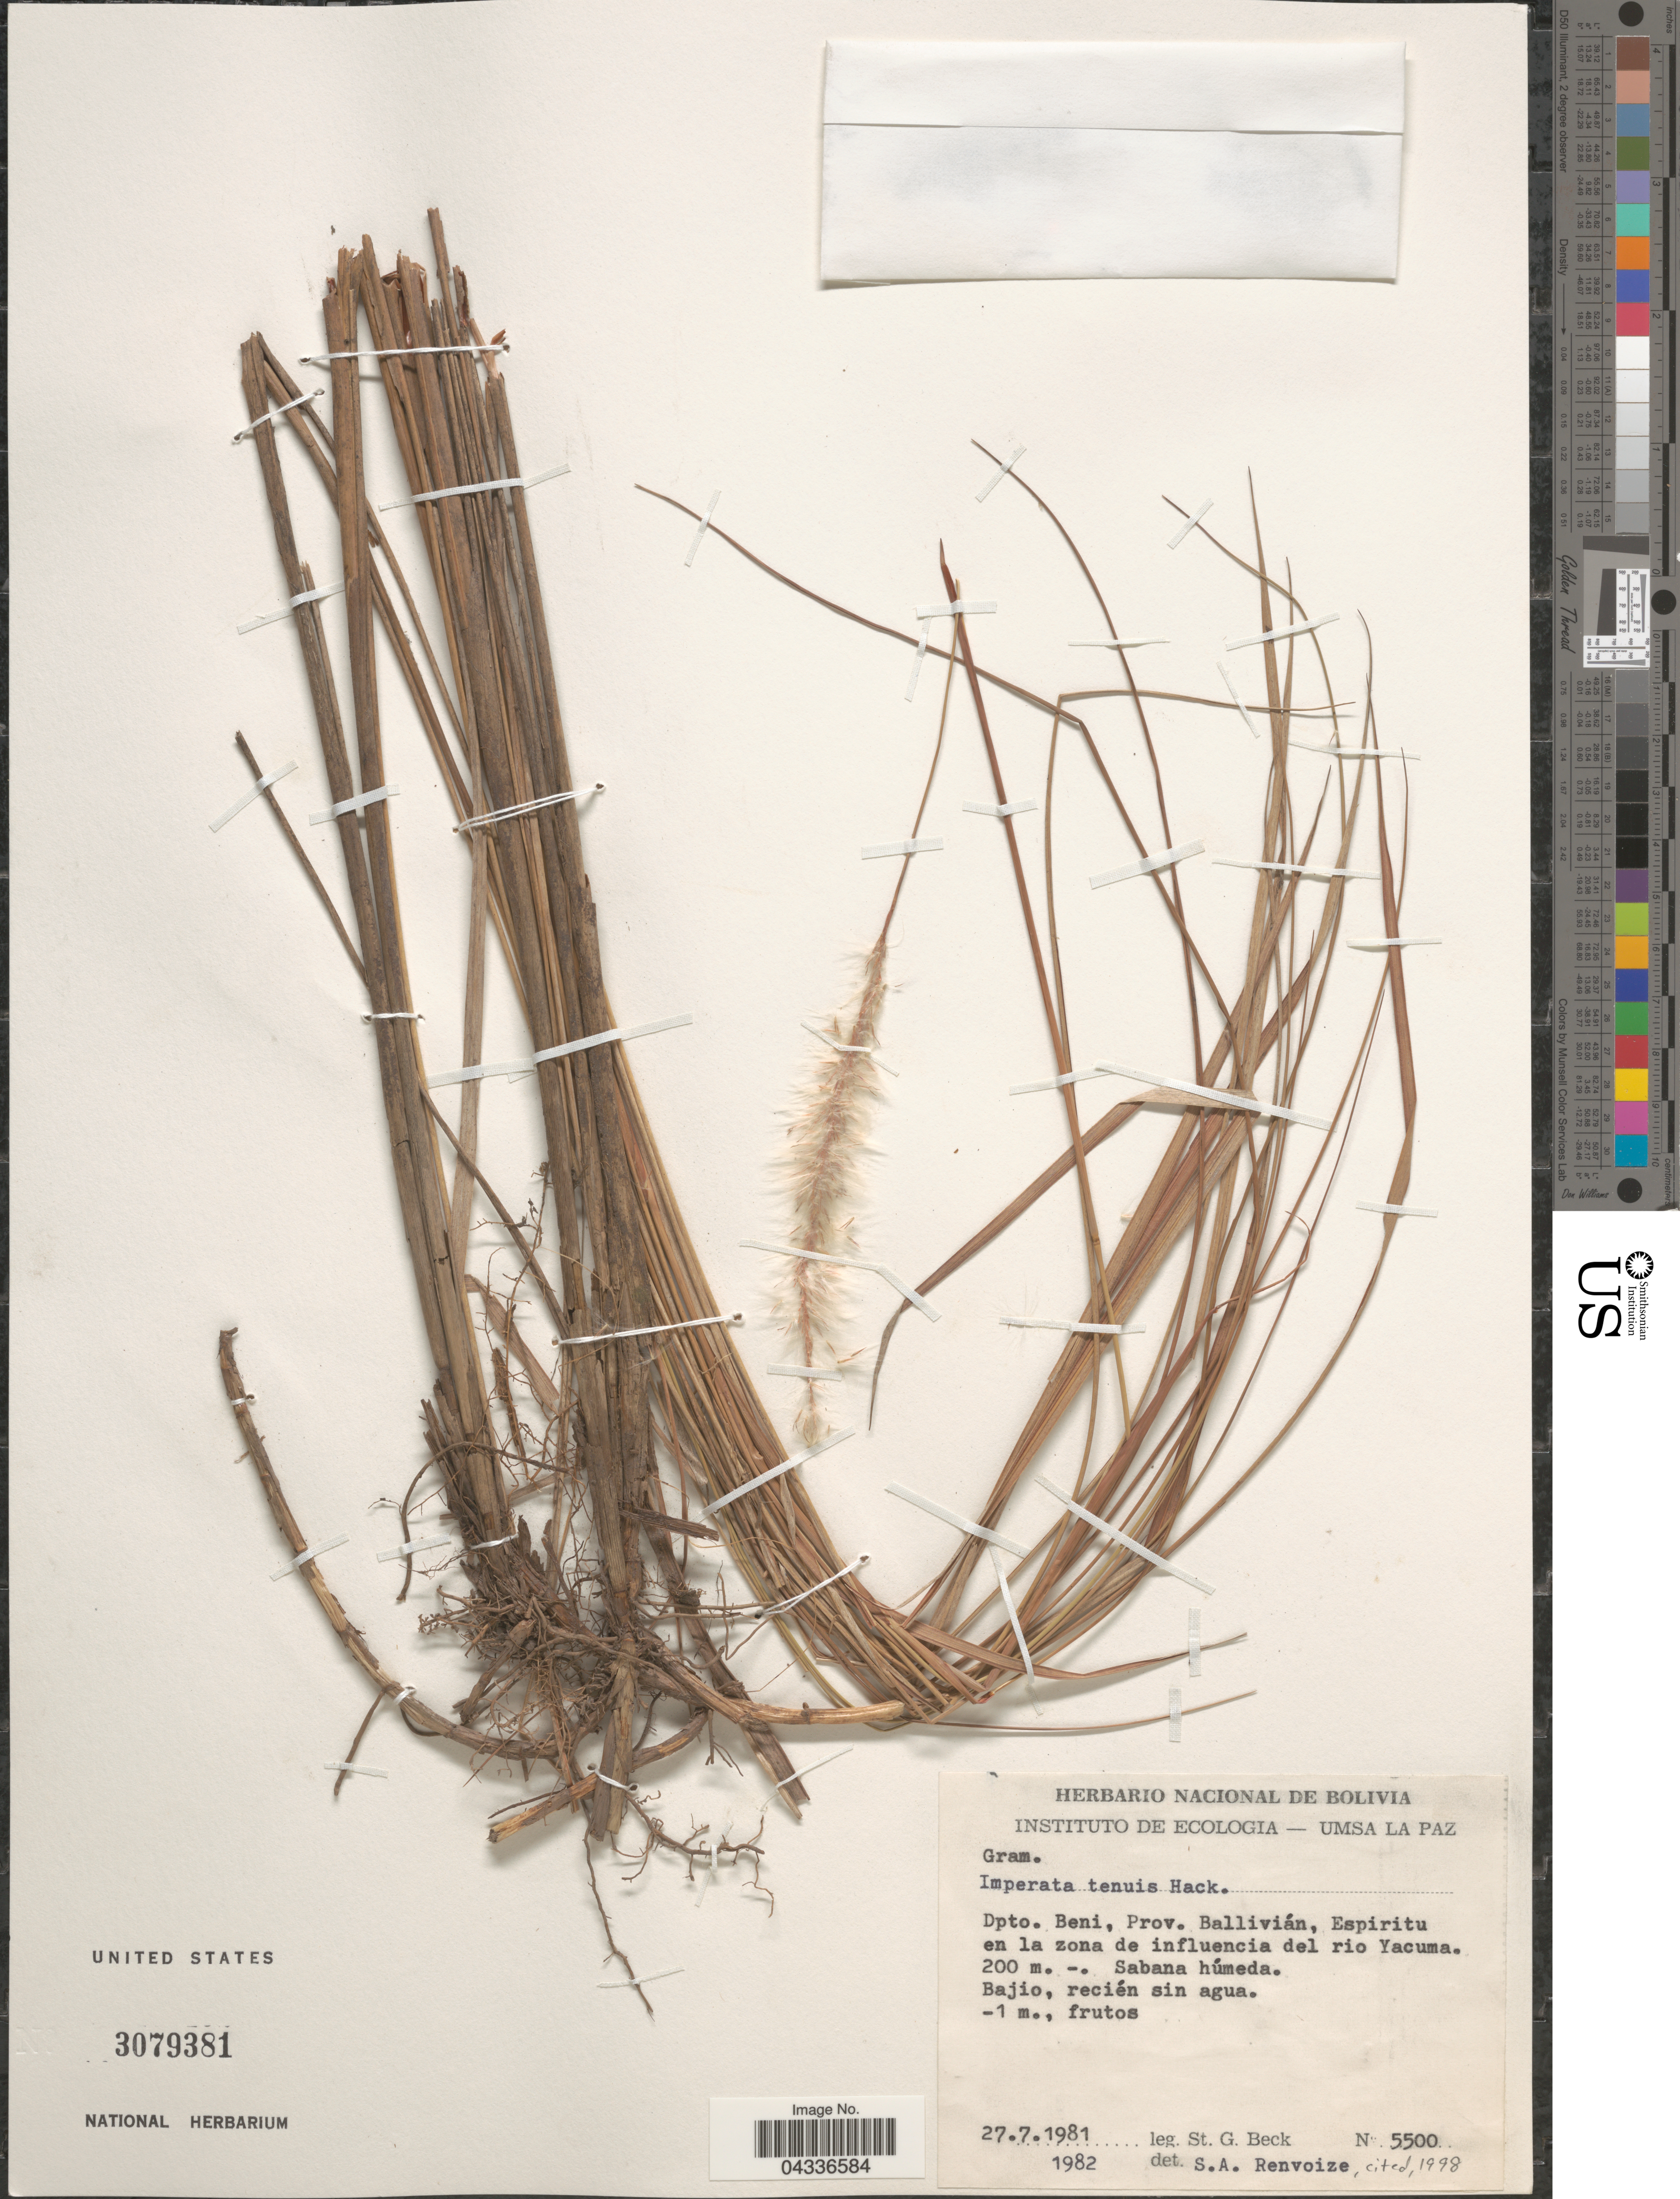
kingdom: Plantae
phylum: Tracheophyta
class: Liliopsida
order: Poales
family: Poaceae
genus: Imperata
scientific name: Imperata tenuis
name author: Hack.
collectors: S. G. Beck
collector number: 5500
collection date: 1981-07-27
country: Bolivia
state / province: Beni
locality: Dpto. Beni, Prov. Ballivián, Espiritu en la zona de influencia del rio Yacuma. Sabana húmeda. Bajio, recién sin agua.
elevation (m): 200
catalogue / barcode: US 3079381